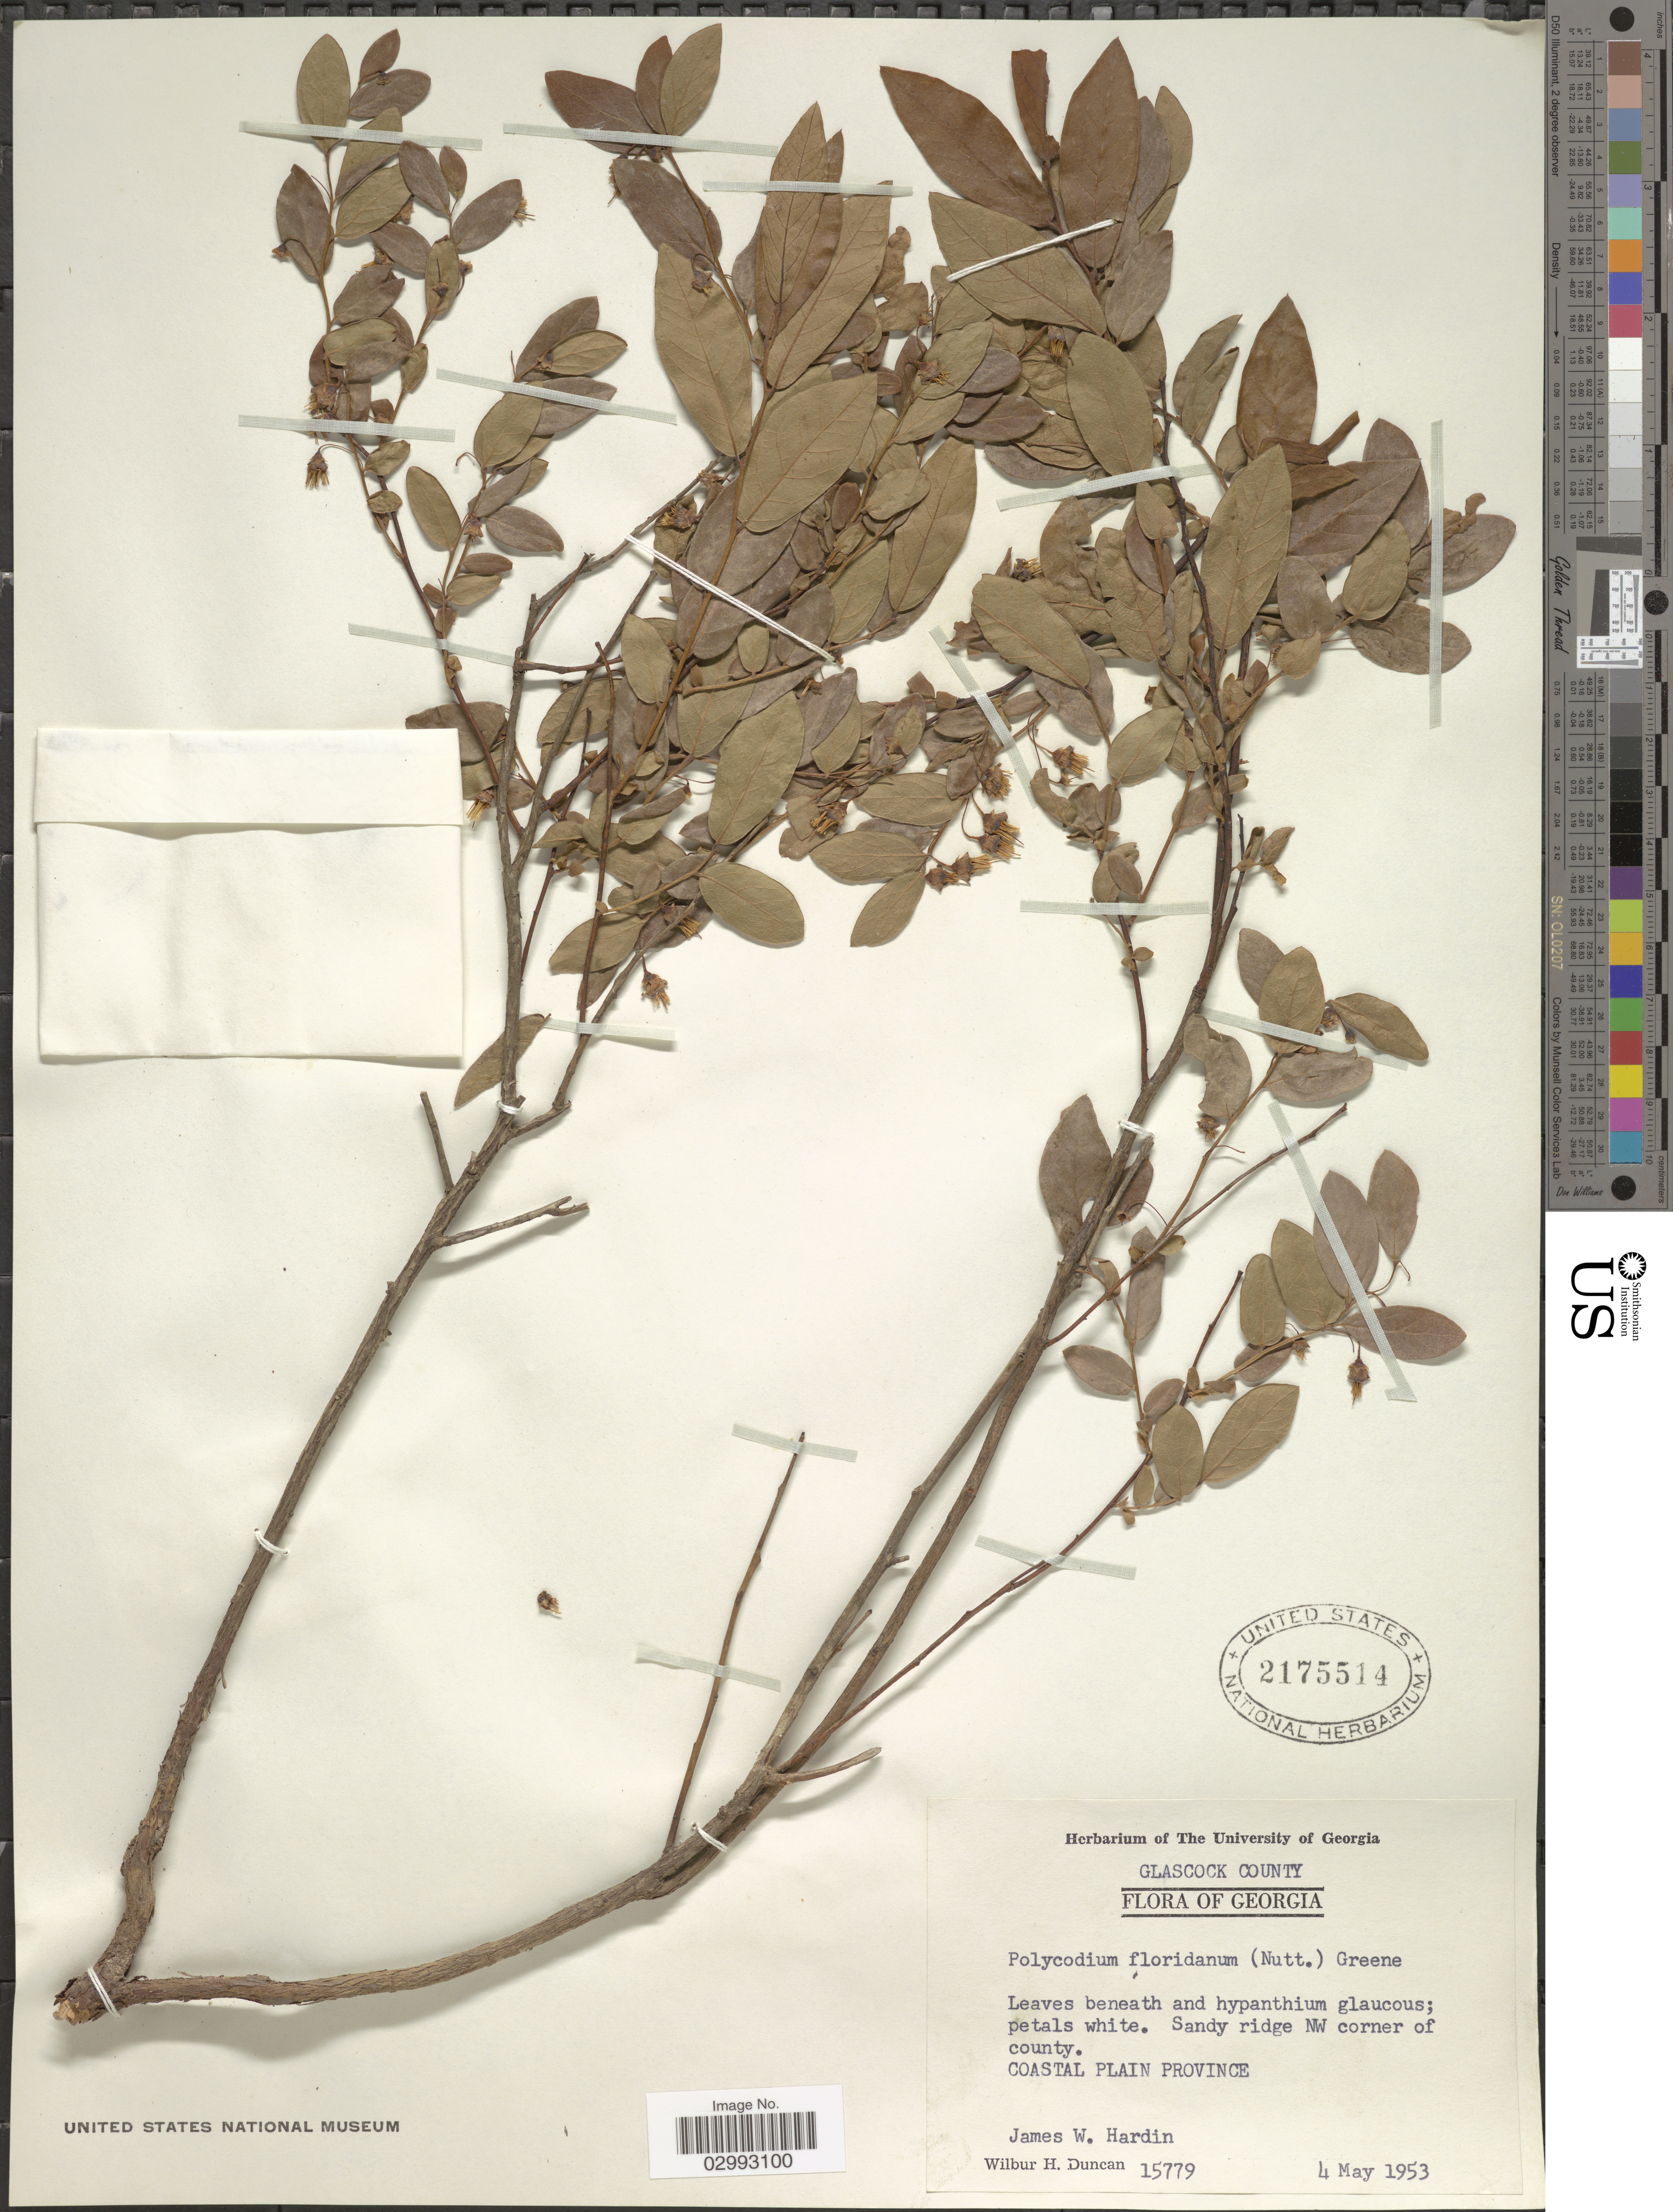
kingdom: Plantae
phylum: Tracheophyta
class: Magnoliopsida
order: Ericales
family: Ericaceae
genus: Polycodium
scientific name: Polycodium floridanum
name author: (Nutt.) Greene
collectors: W. H. Duncan & J. W. Hardin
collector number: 15779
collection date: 1953-05-04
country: United States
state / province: Georgia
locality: Glascock County. Sandy ridge NW corner of county. Coastal Plain Province.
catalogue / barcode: US 2175514